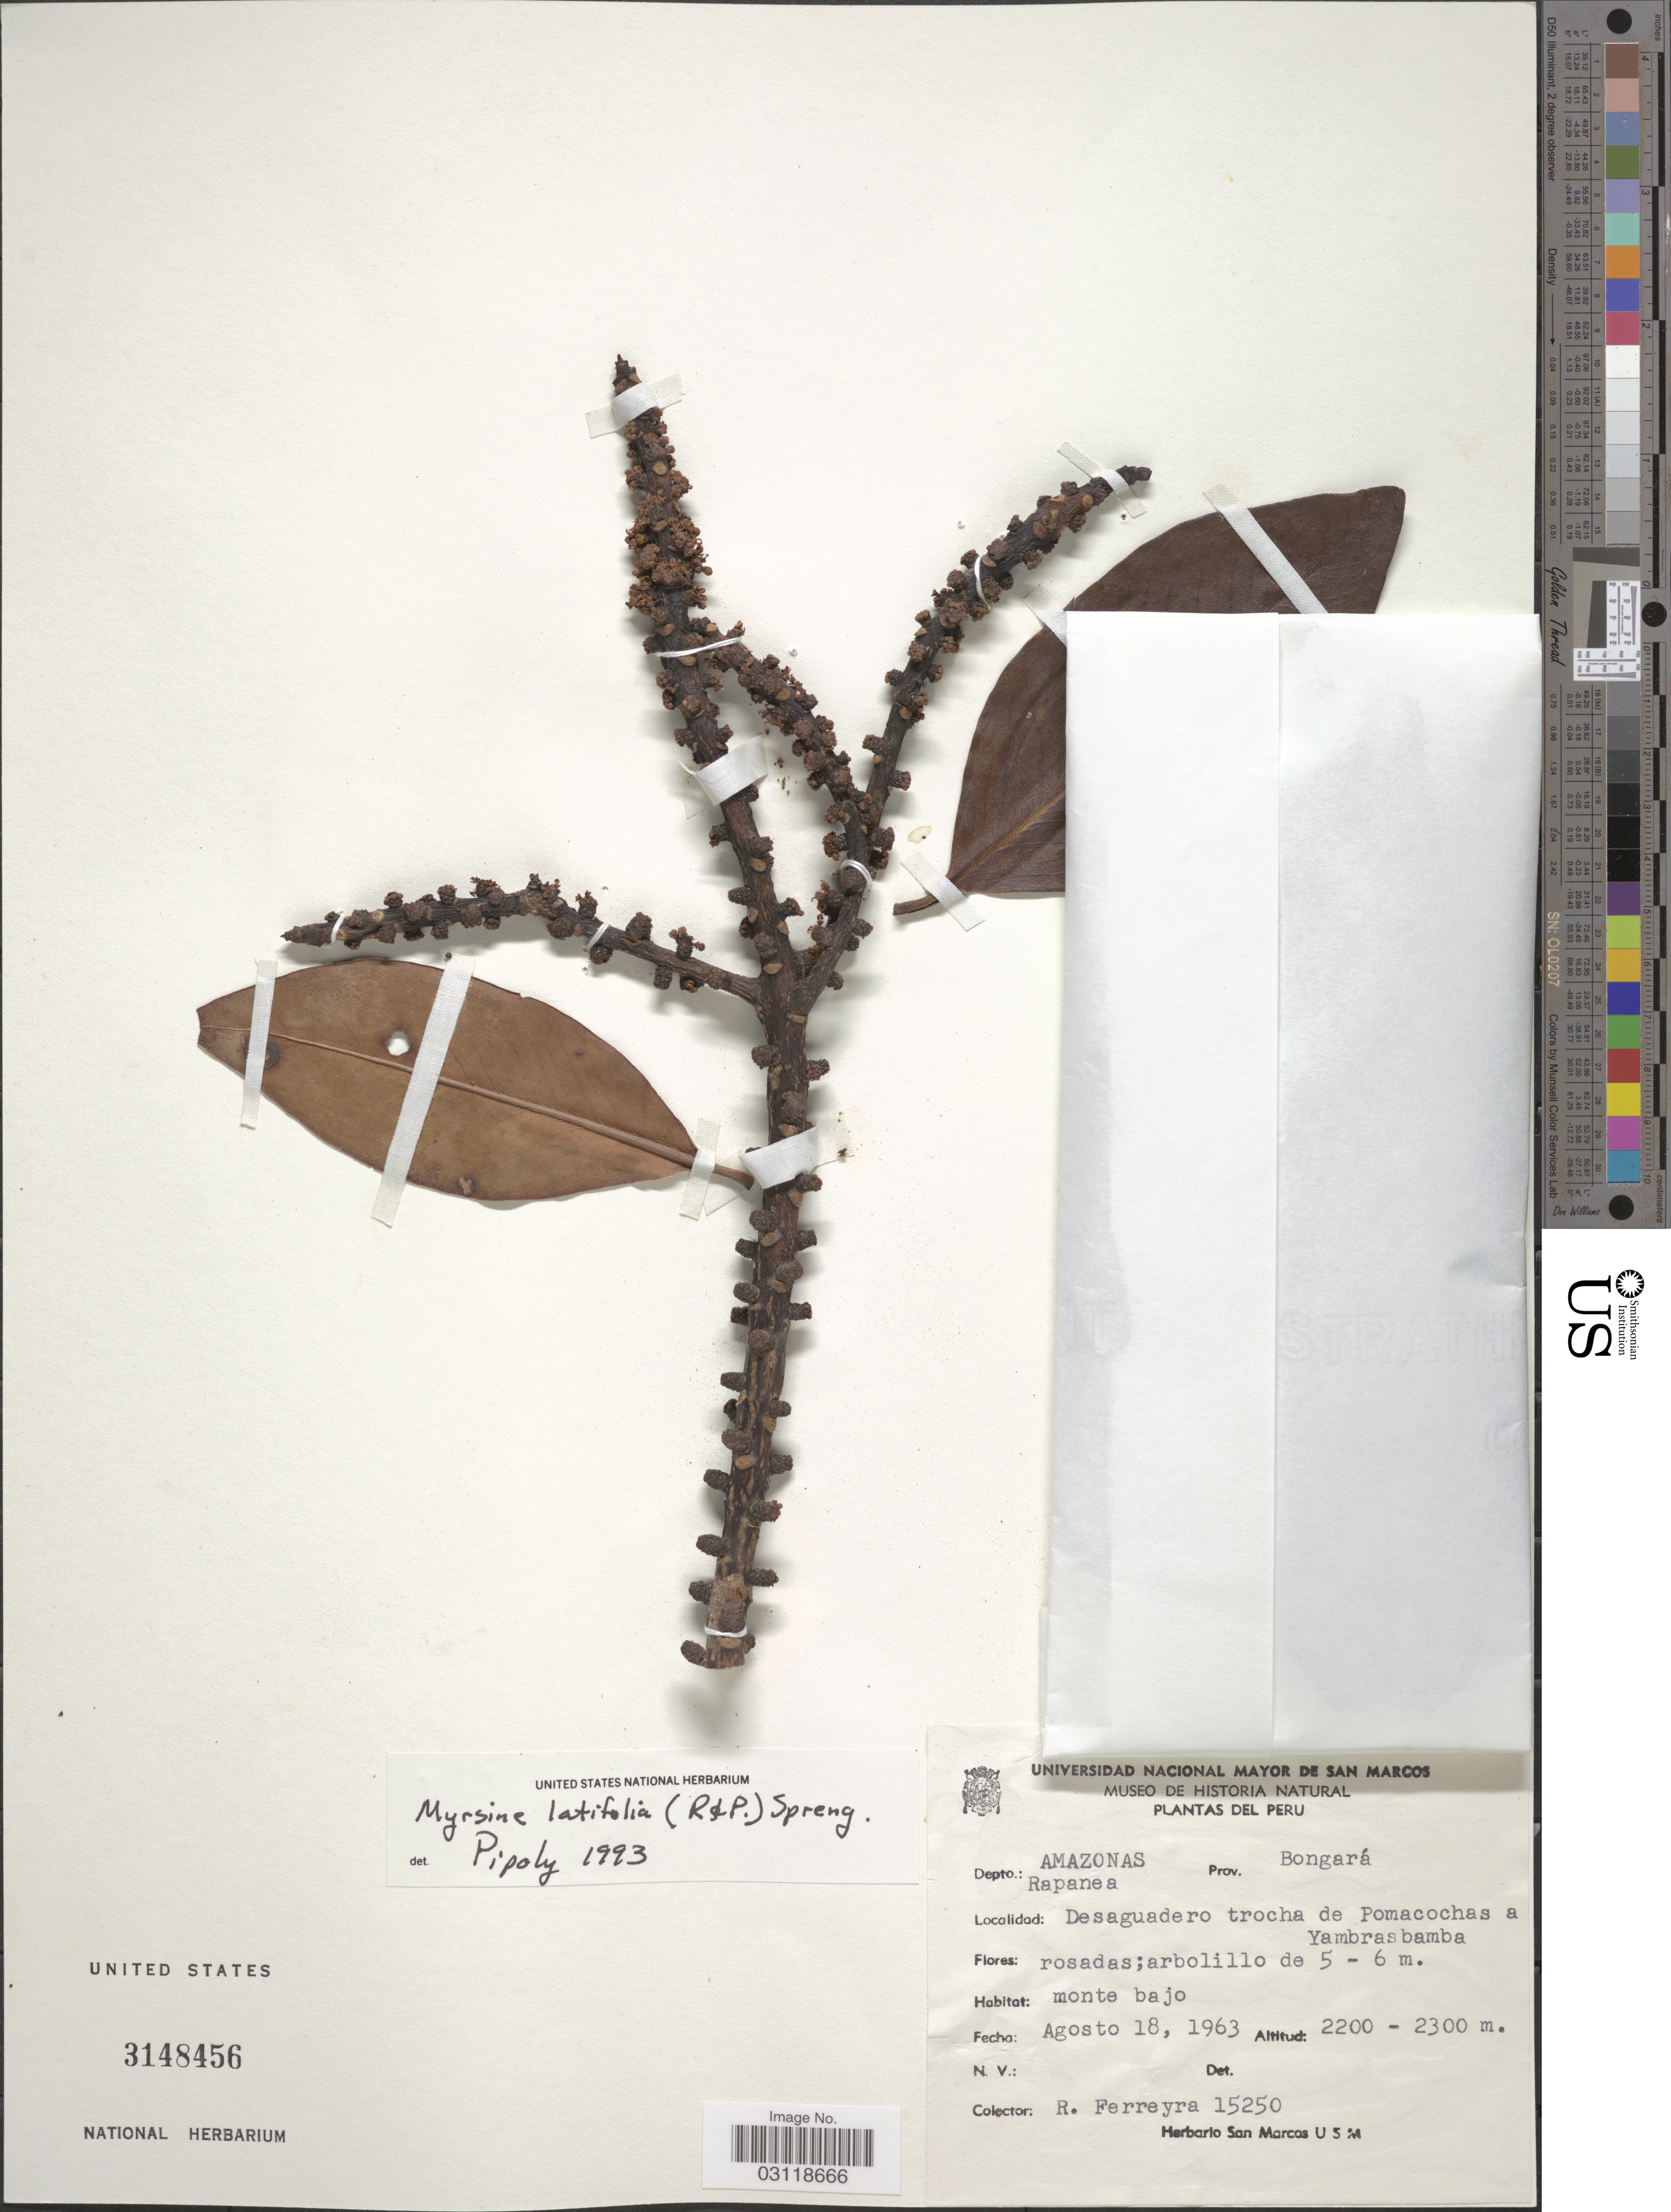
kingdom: Plantae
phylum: Tracheophyta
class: Magnoliopsida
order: Ericales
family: Primulaceae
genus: Rapanea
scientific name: Rapanea latifolia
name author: (Ruiz & Pav.) Mez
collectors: R. A. Ferreyra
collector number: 15250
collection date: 1963-08-18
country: Peru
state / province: Amazonas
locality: Depto.: Amazonas. Prov. Bongará. Desaguadero trocha de Pomacochas a Yambrasbamba.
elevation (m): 2200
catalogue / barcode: US 3148456